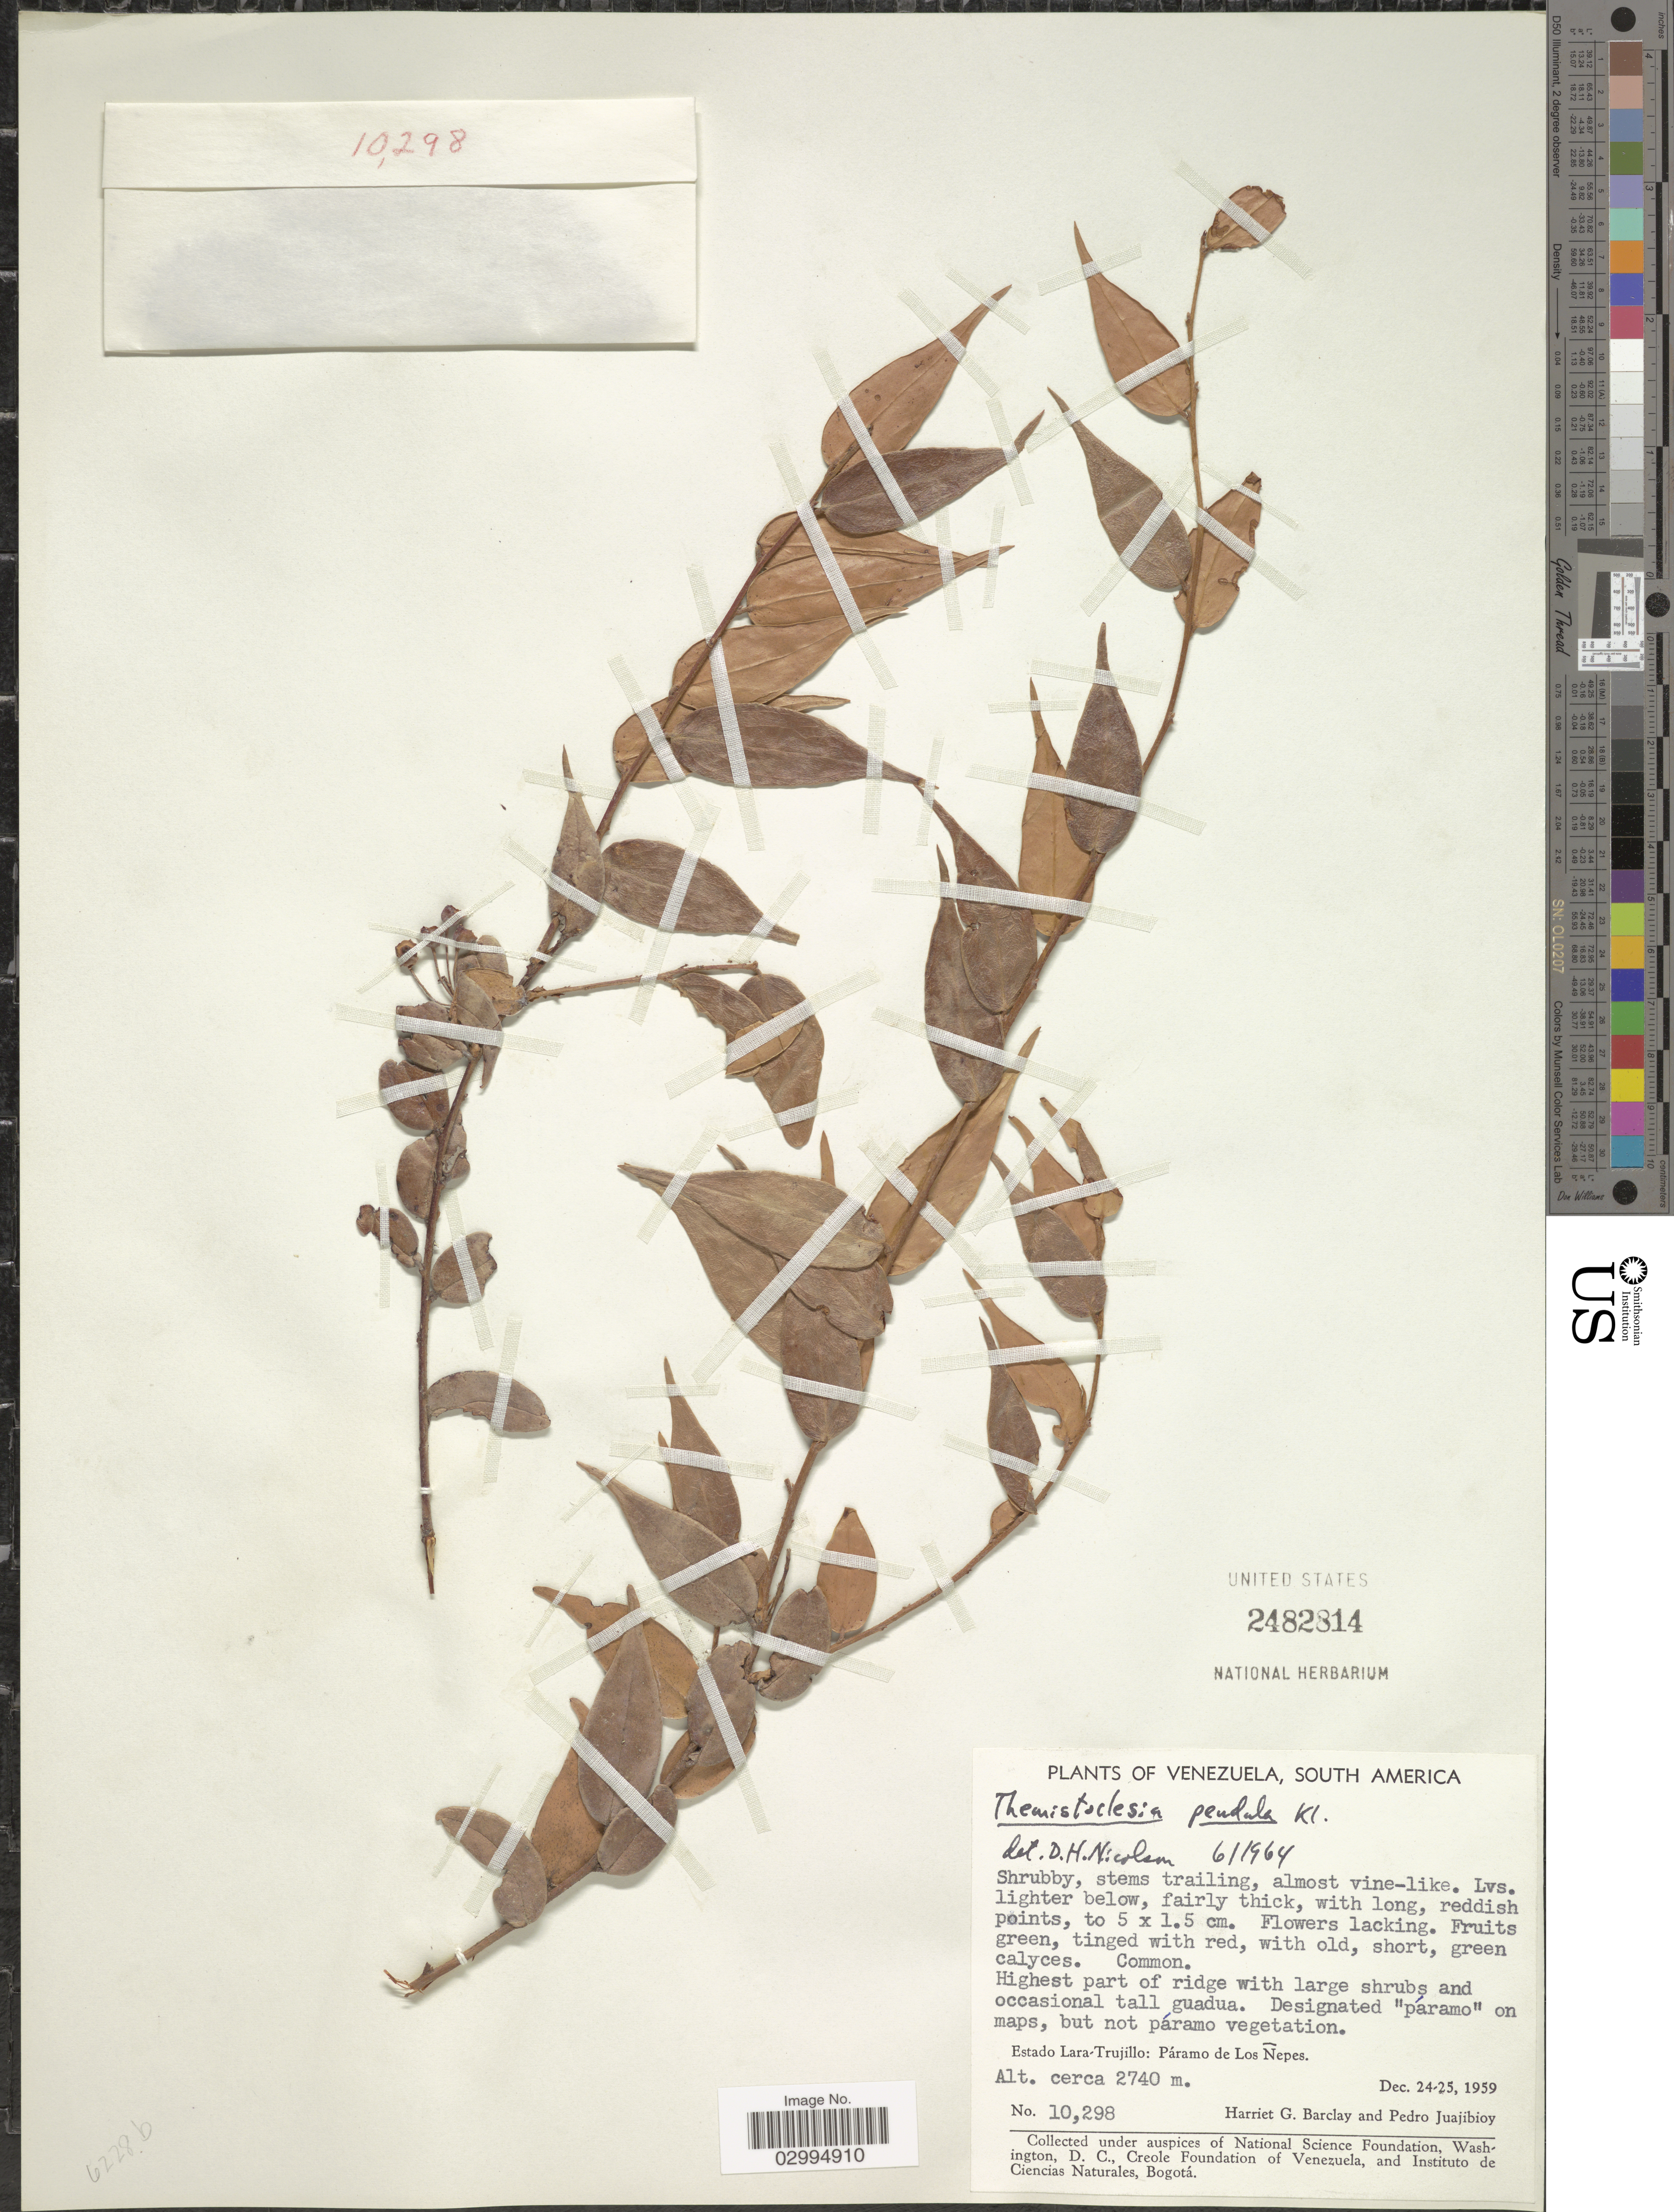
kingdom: Plantae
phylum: Tracheophyta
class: Magnoliopsida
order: Ericales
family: Ericaceae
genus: Themistoclesia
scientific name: Themistoclesia pendula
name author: Moritz ex Klotzsch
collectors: H. G. Barclay & P. Juajibioy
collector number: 10298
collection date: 1959-12-24/1959-12-25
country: Venezuela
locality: Estado Lara-Trujillo: Páramo de Los Ñepes.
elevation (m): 2740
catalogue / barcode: US 2482814